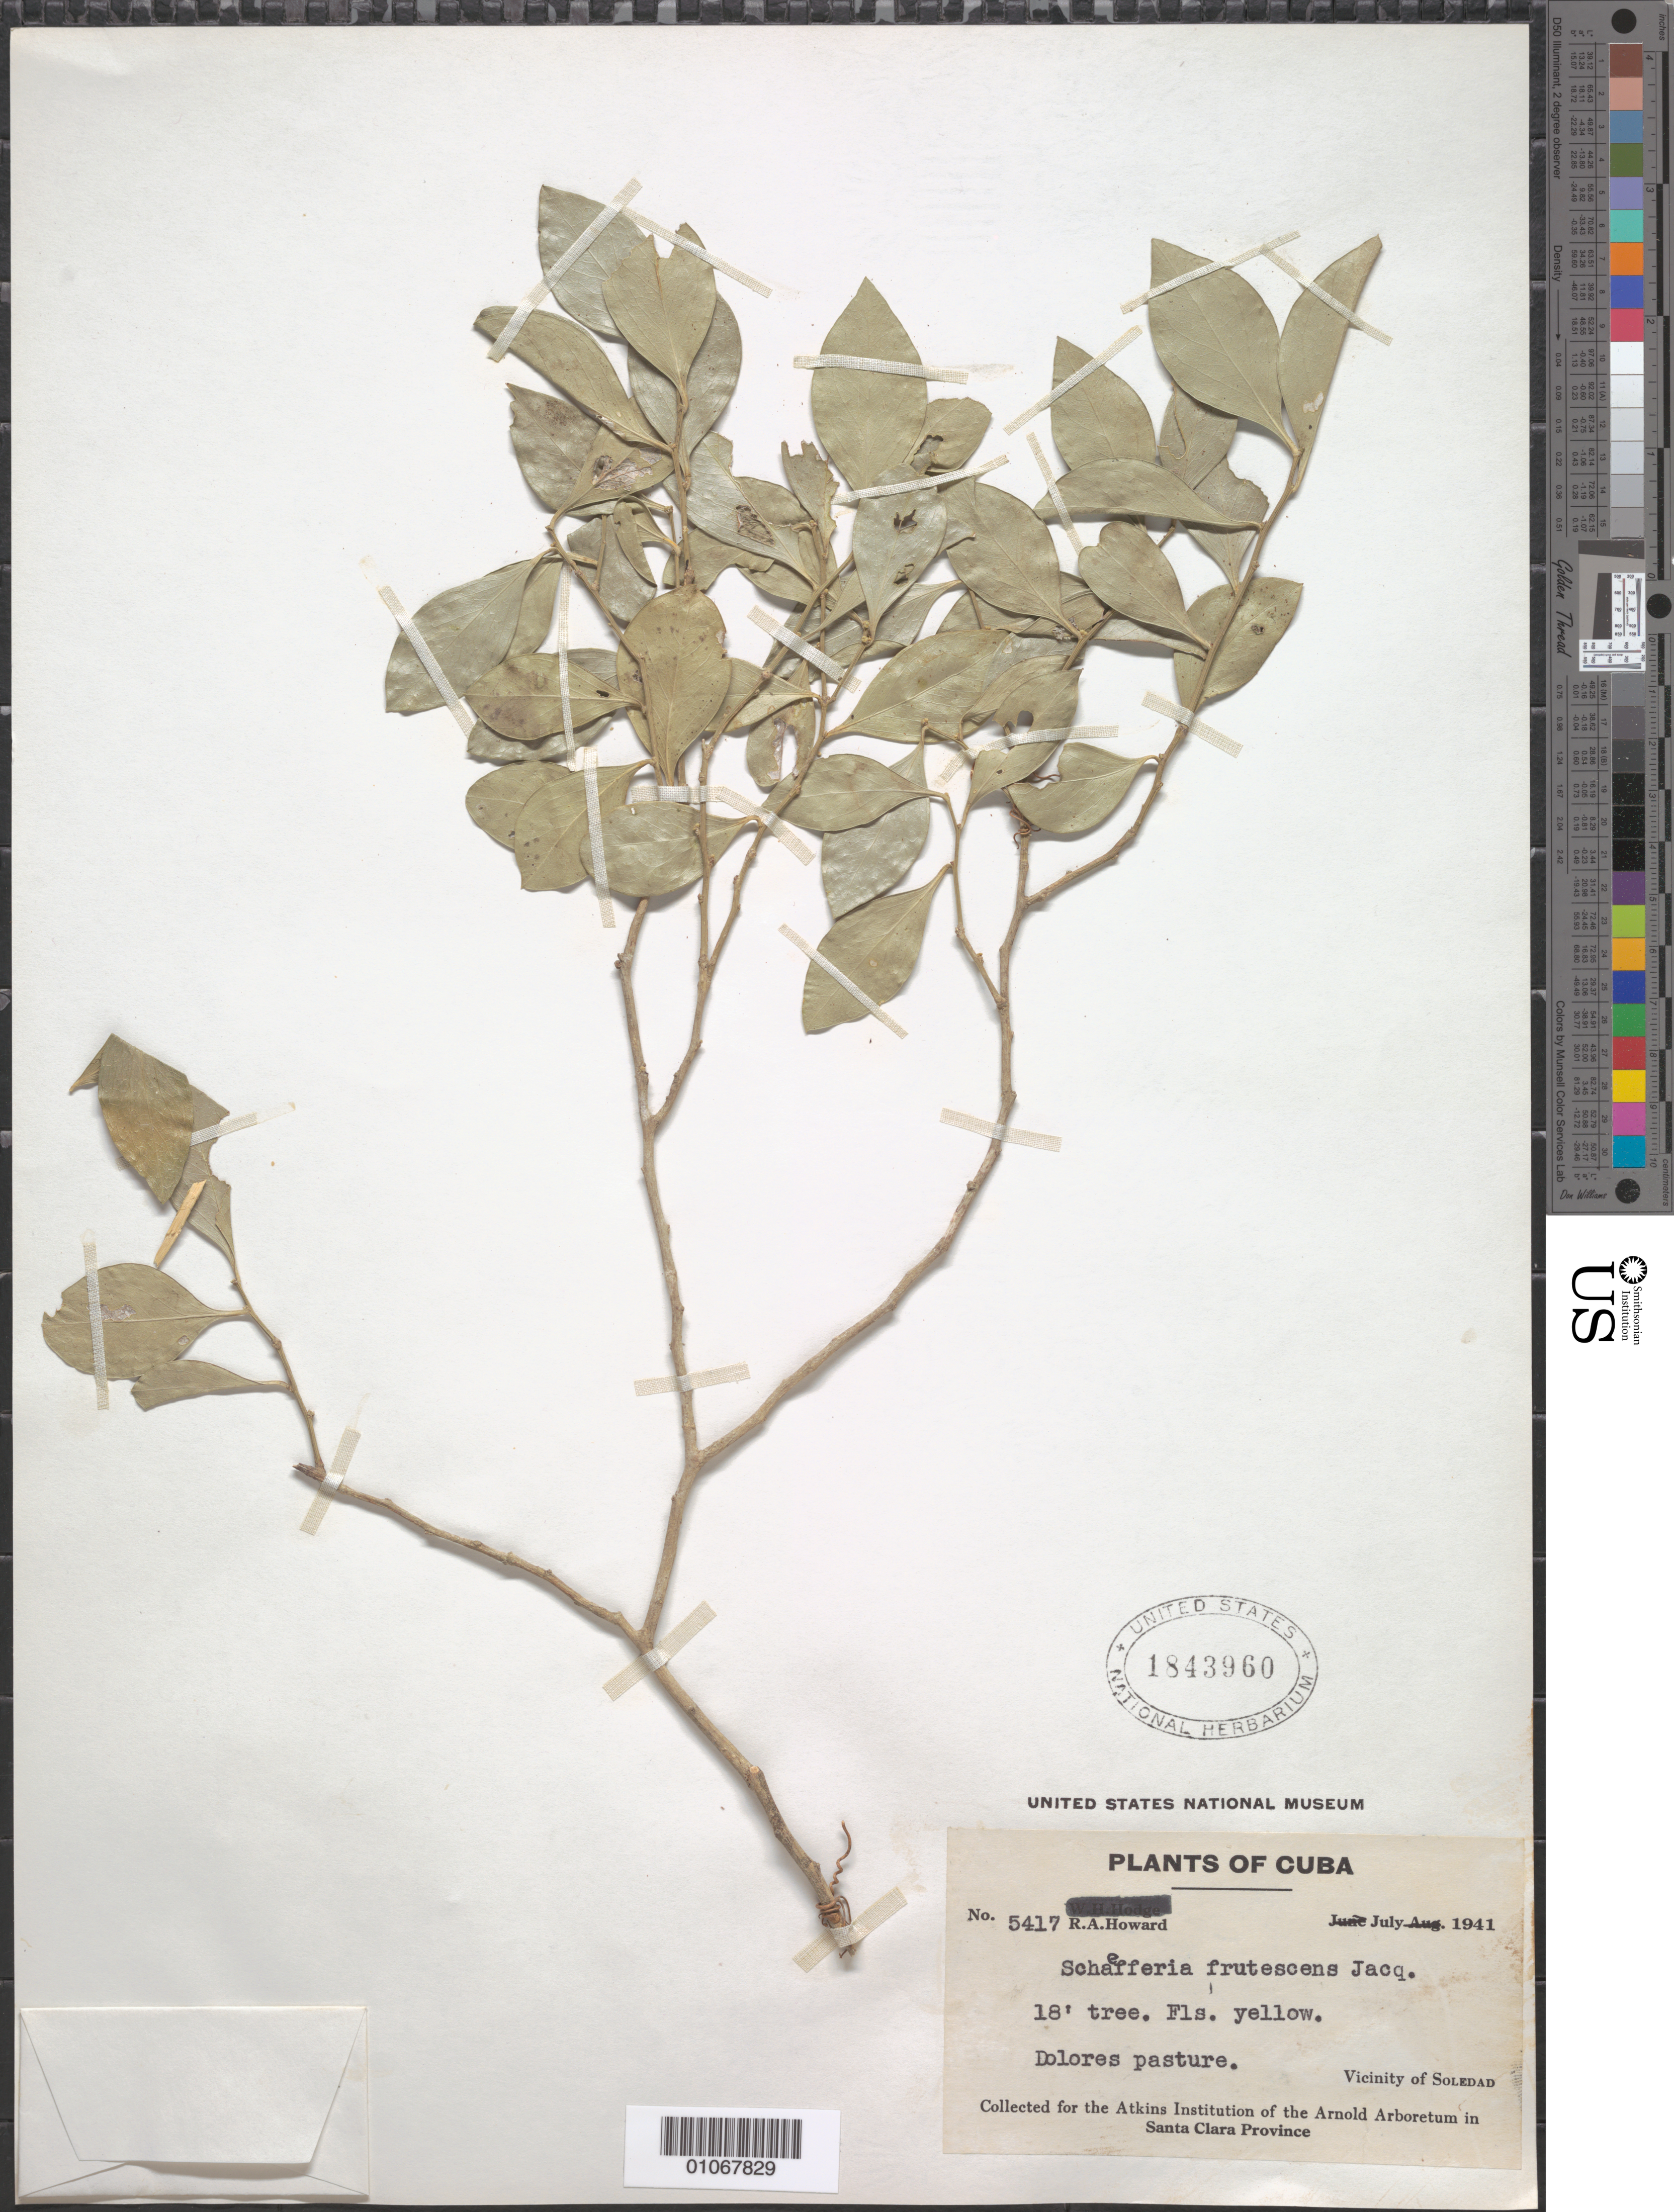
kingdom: Plantae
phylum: Tracheophyta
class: Magnoliopsida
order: Celastrales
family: Celastraceae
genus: Schaefferia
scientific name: Schaefferia frutescens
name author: Jacq.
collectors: R. A. Howard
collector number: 5417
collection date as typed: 01 Jul 1941 to 31 Jul 1941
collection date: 1941-07-01/1941-07-31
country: Cuba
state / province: Cienfuegos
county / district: Santa Clara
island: Cuba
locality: Vicinity of Soledad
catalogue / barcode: US 1843960